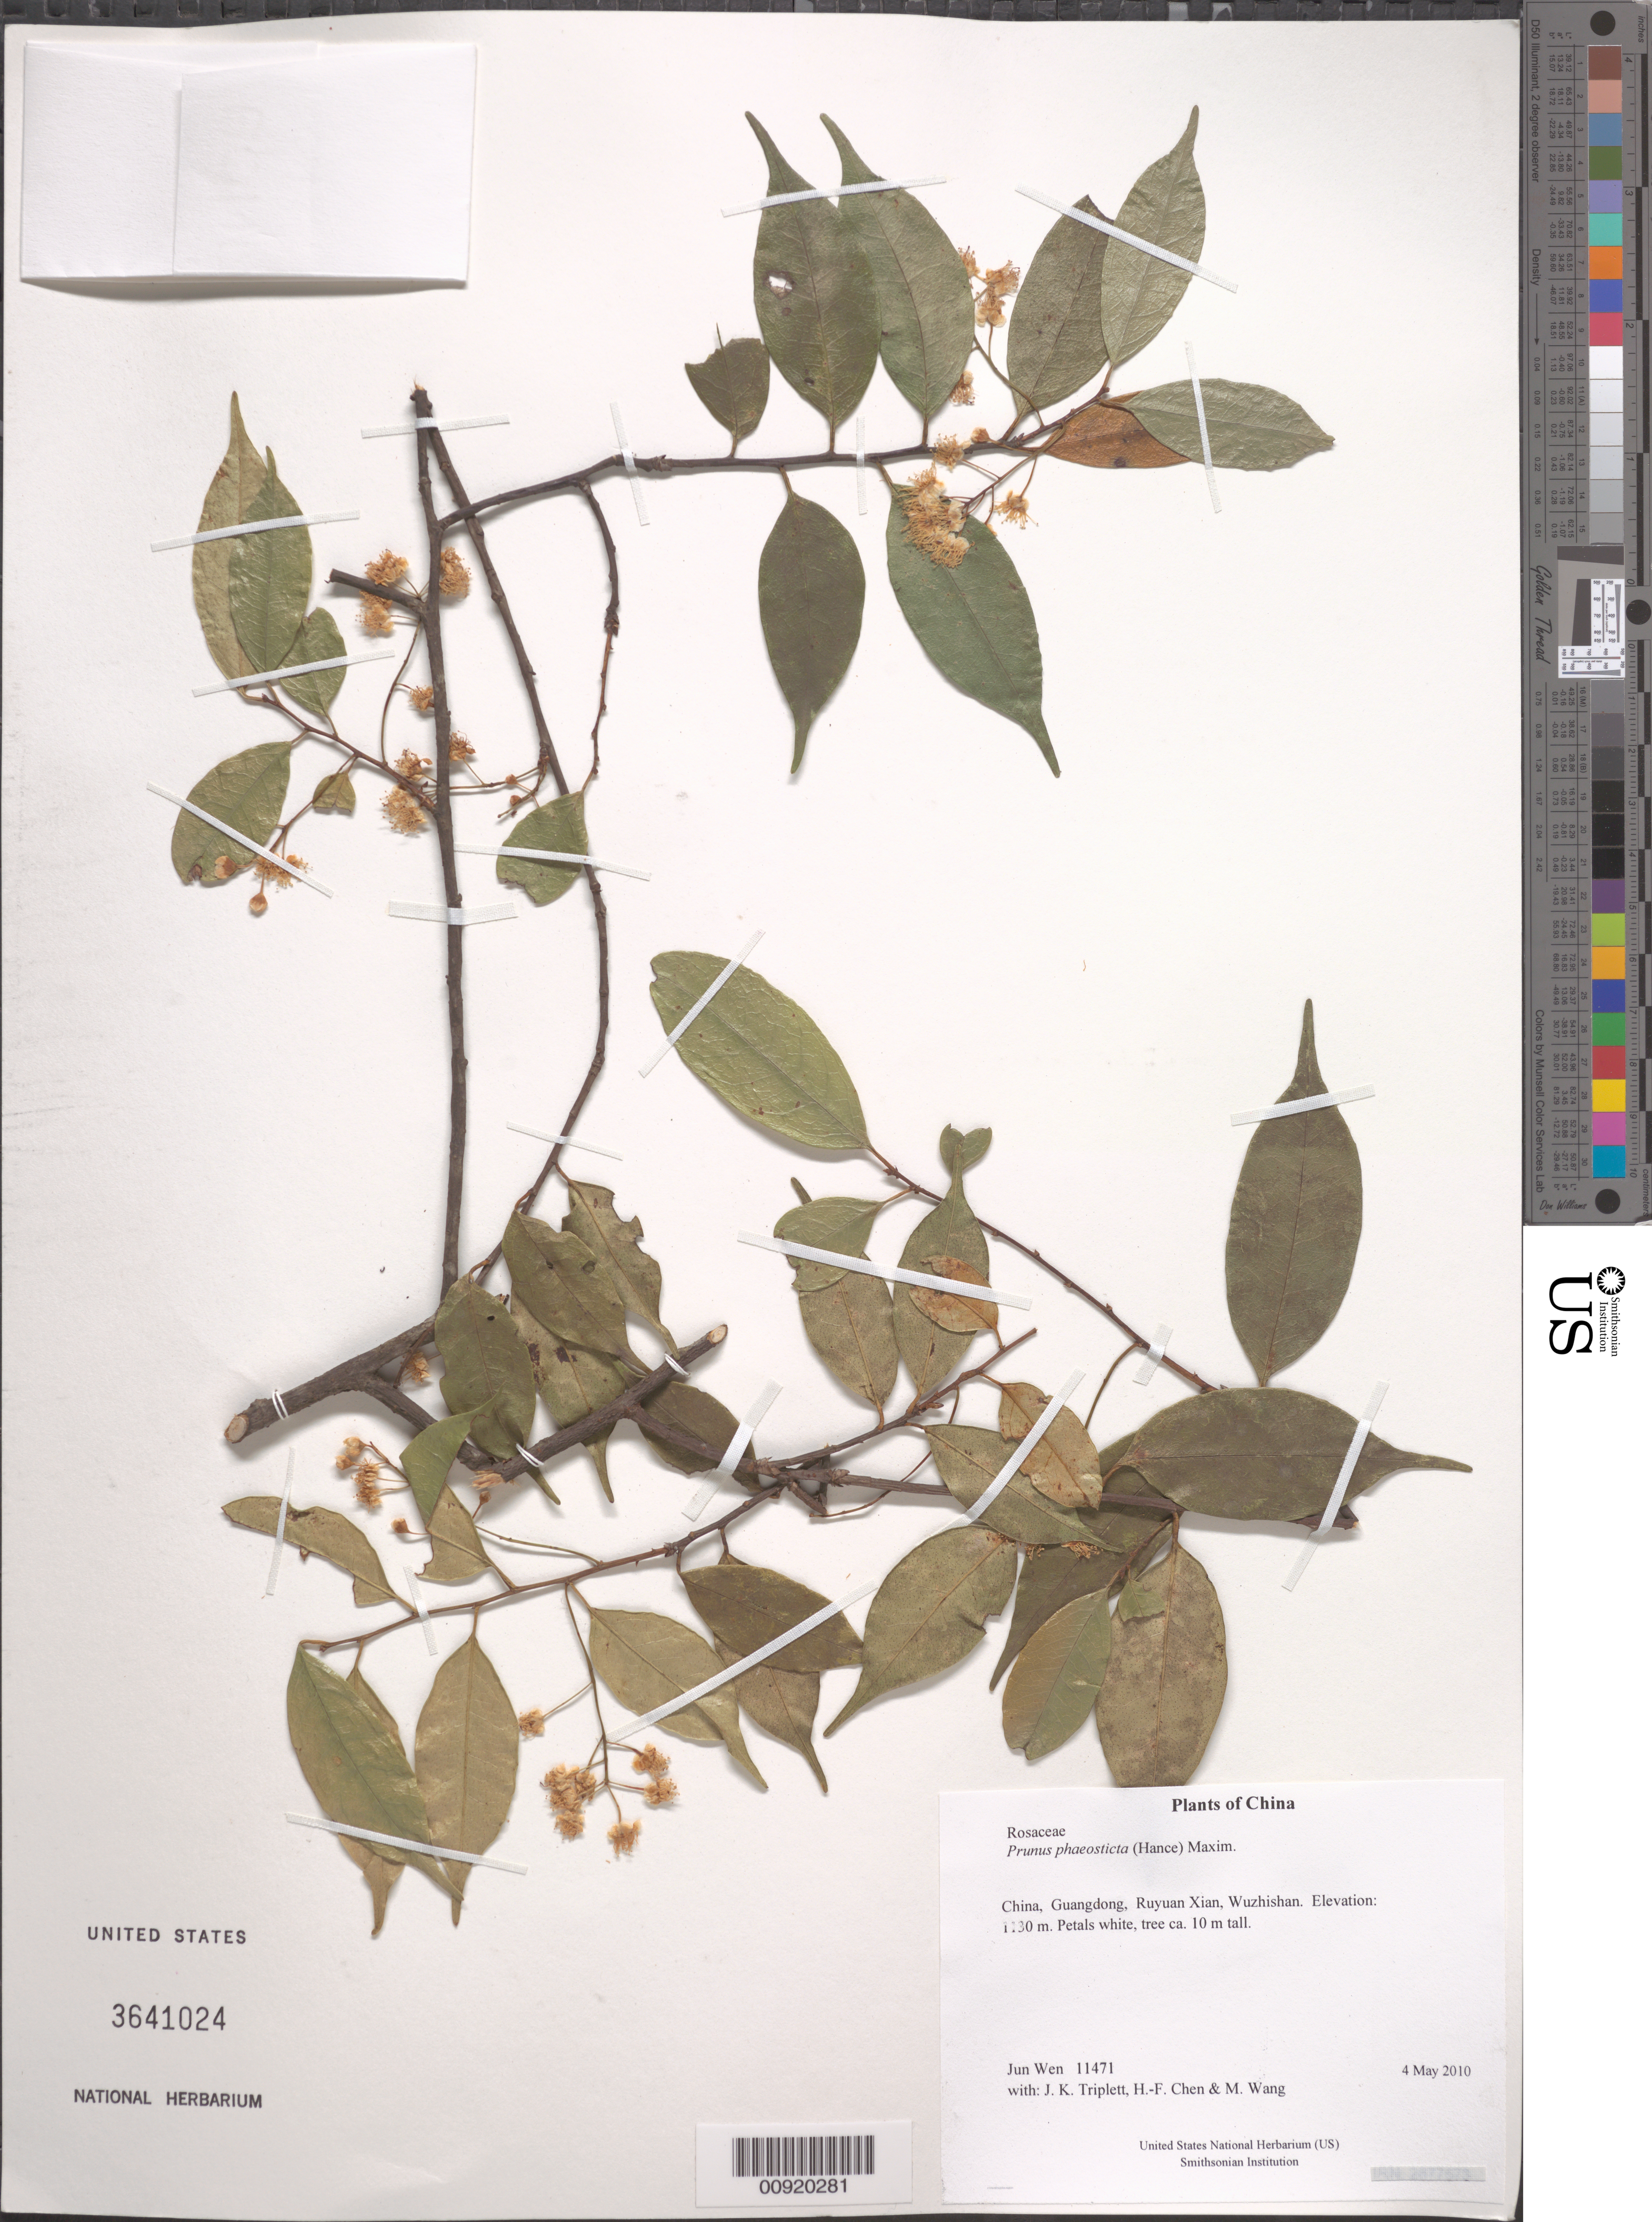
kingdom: Plantae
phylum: Tracheophyta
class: Magnoliopsida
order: Rosales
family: Rosaceae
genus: Prunus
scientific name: Prunus phaeosticta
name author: (Hance) Maxim.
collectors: J. Wen, J. K. Triplett, H.-F. Chen & M. Wang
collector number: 11471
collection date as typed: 4 May 2010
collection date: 2010-05-04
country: China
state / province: Guangdong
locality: Ruyuan Xian, Wuzhishan.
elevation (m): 1130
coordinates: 24 56.085 N, 113 00.416 E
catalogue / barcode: US 3641024